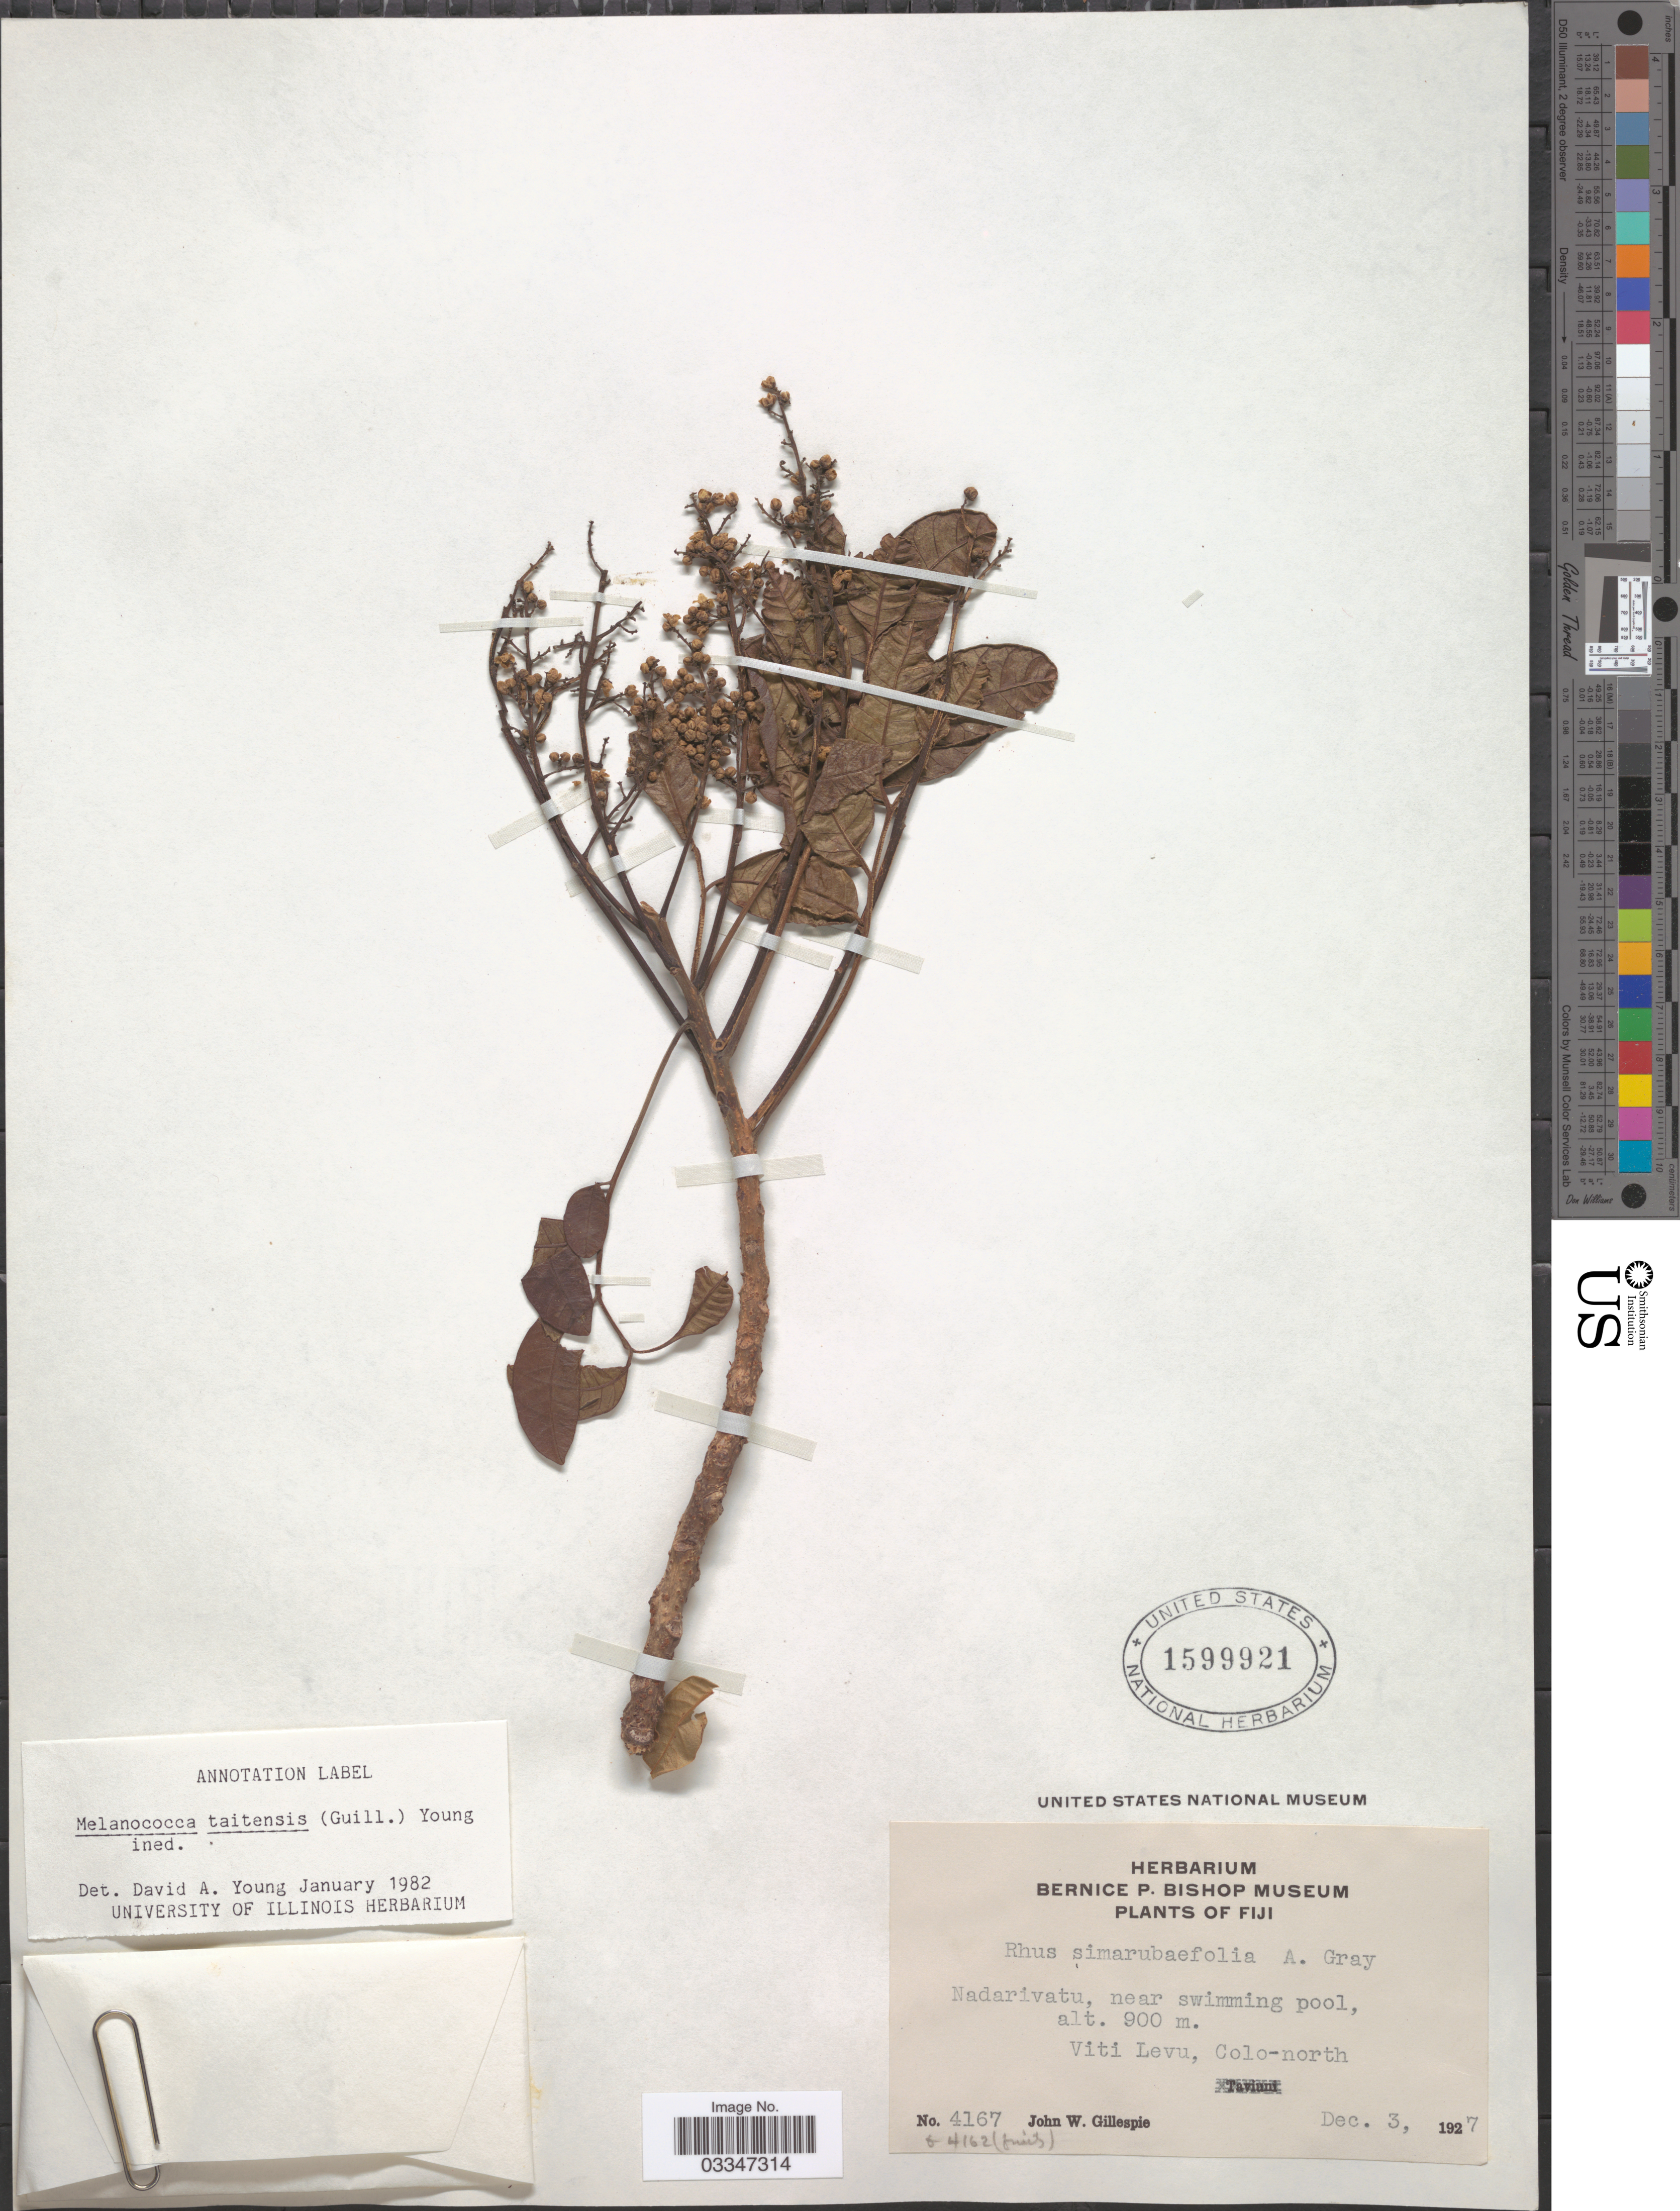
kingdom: Plantae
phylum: Tracheophyta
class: Magnoliopsida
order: Sapindales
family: Anacardiaceae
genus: Rhus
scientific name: Rhus taitensis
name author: Guill.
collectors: J. W. Gillespie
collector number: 4167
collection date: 1927-12-03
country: Fiji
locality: Nadarivatu, near swimming pool. Viti Levu, Colo-north.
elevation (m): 900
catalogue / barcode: US 1599921